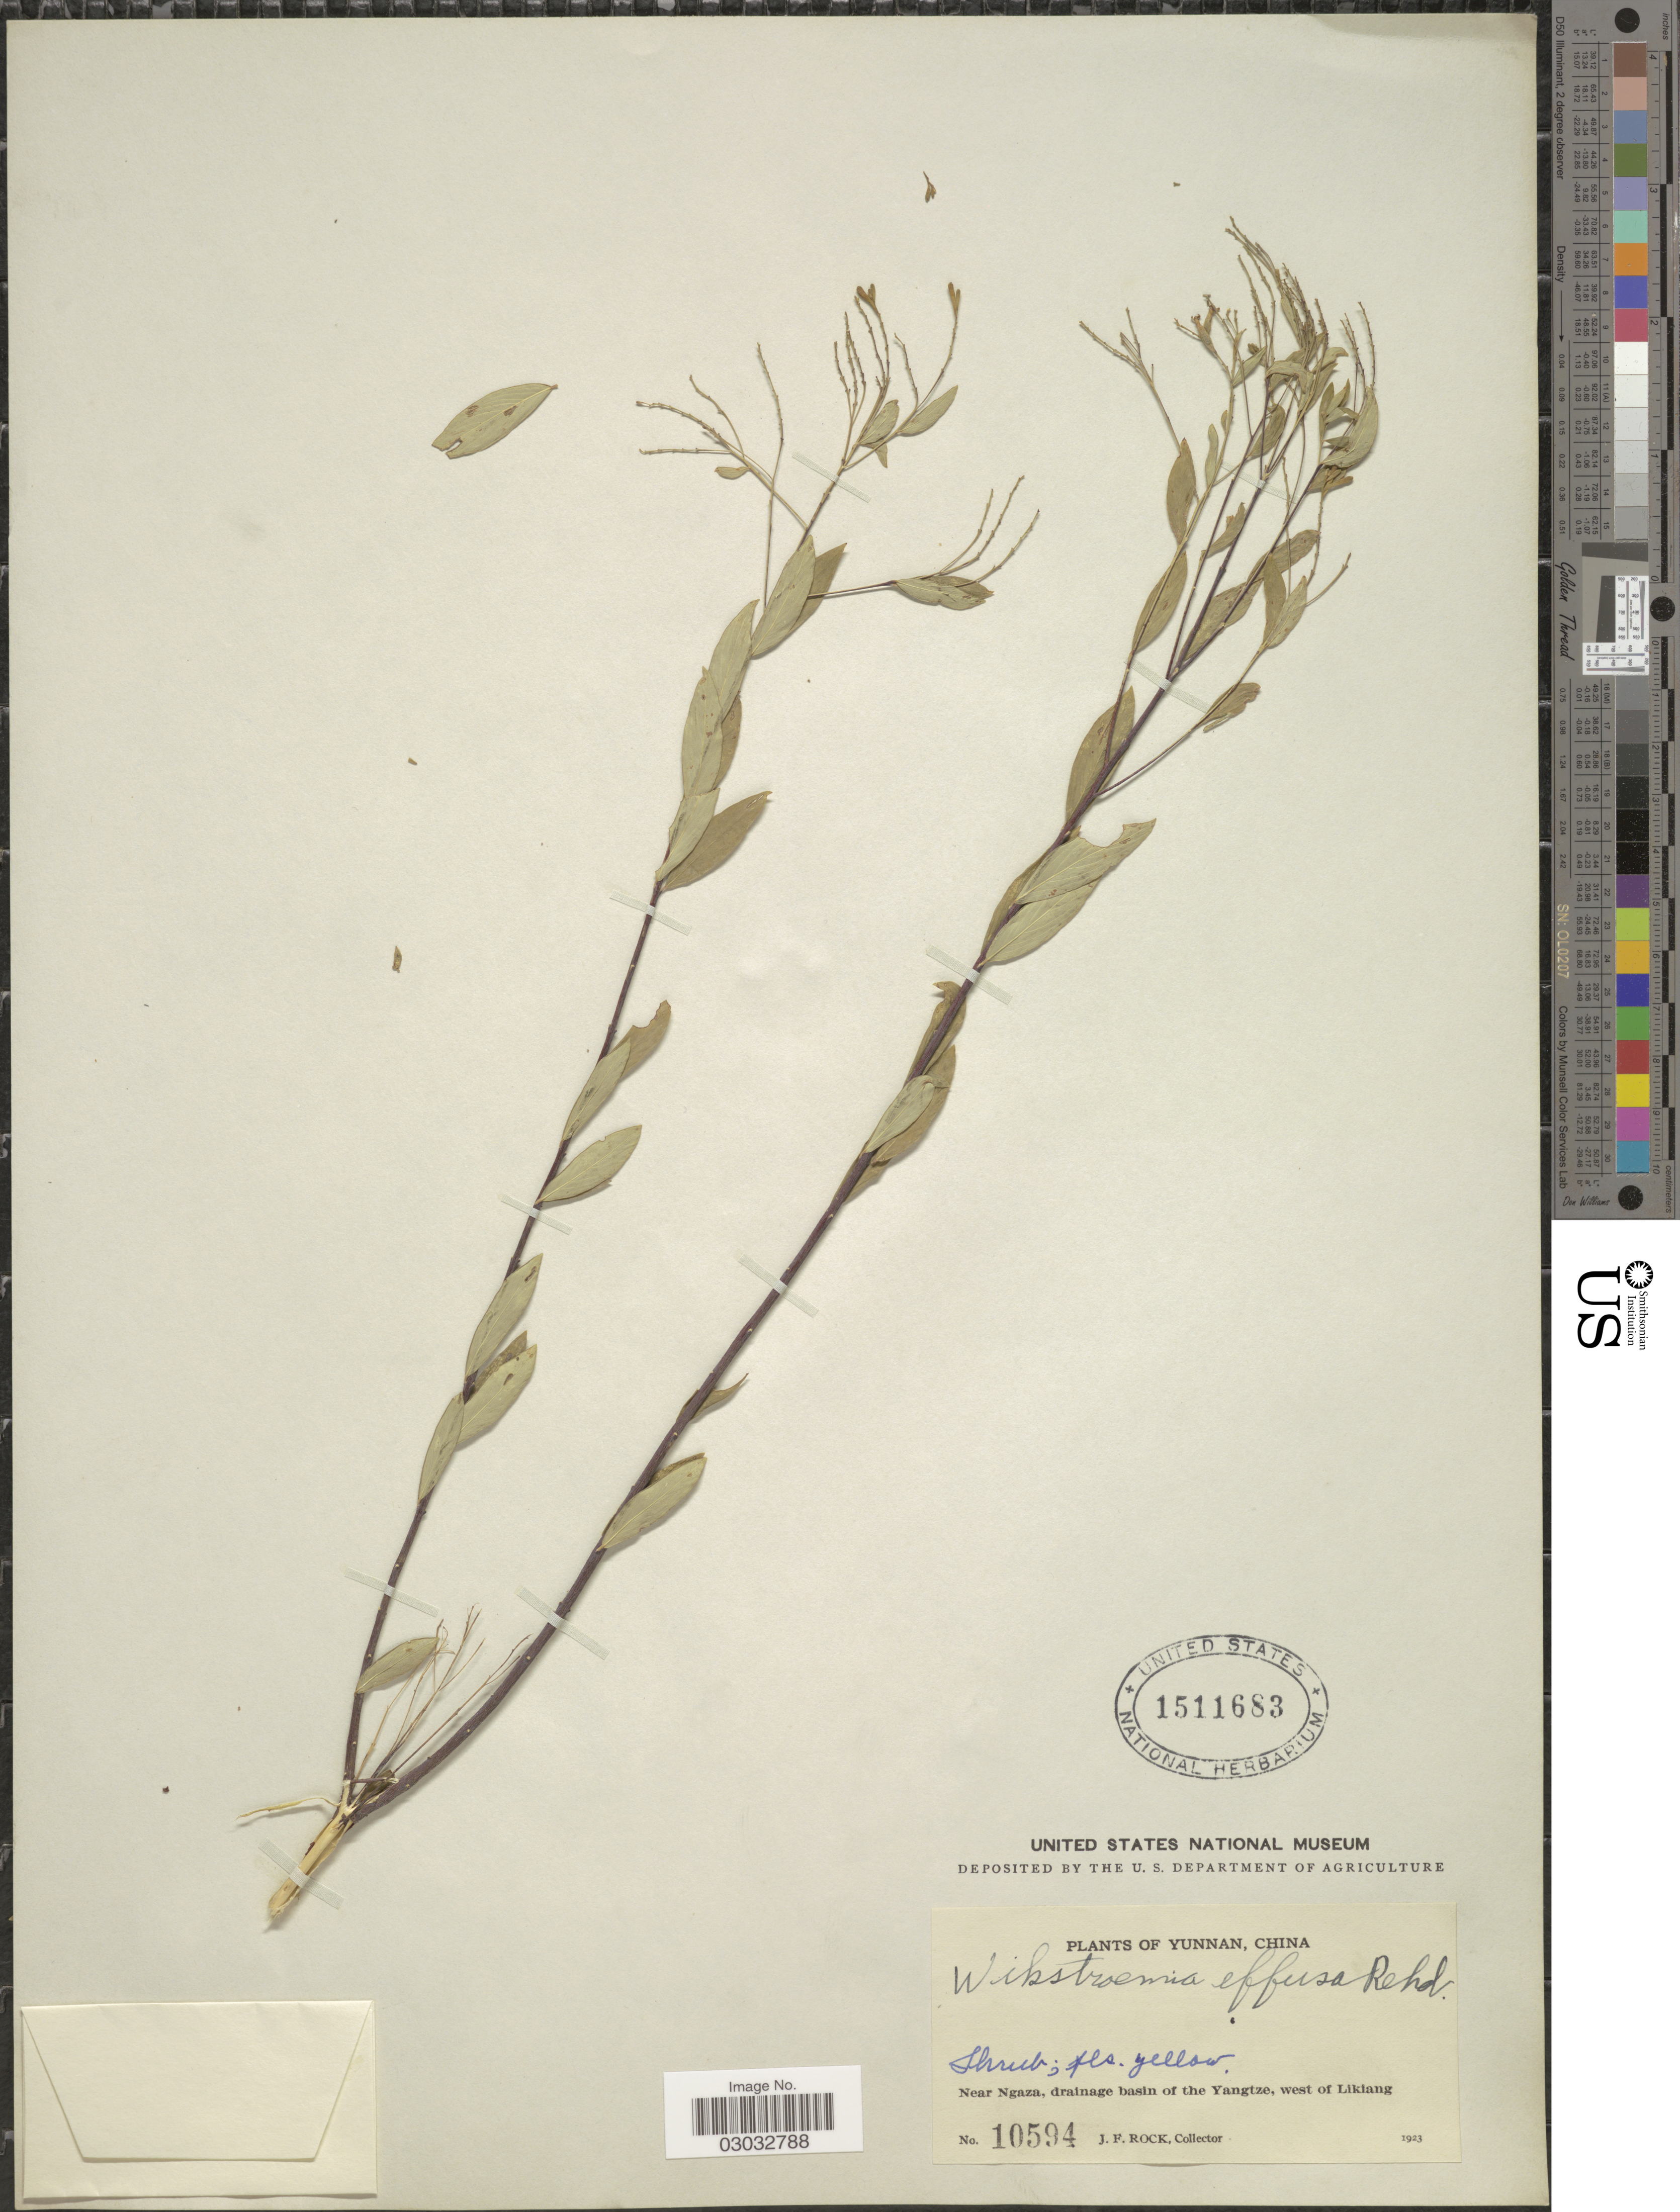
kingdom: Plantae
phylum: Tracheophyta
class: Magnoliopsida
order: Malvales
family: Thymelaeaceae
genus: Wikstroemia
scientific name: Wikstroemia effusa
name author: Rehder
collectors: J. Rock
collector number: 10594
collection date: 1923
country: China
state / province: Yunnan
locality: Near Ngaza, drainage basin of the Yangtze, west of Likiang.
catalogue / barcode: US 1511683